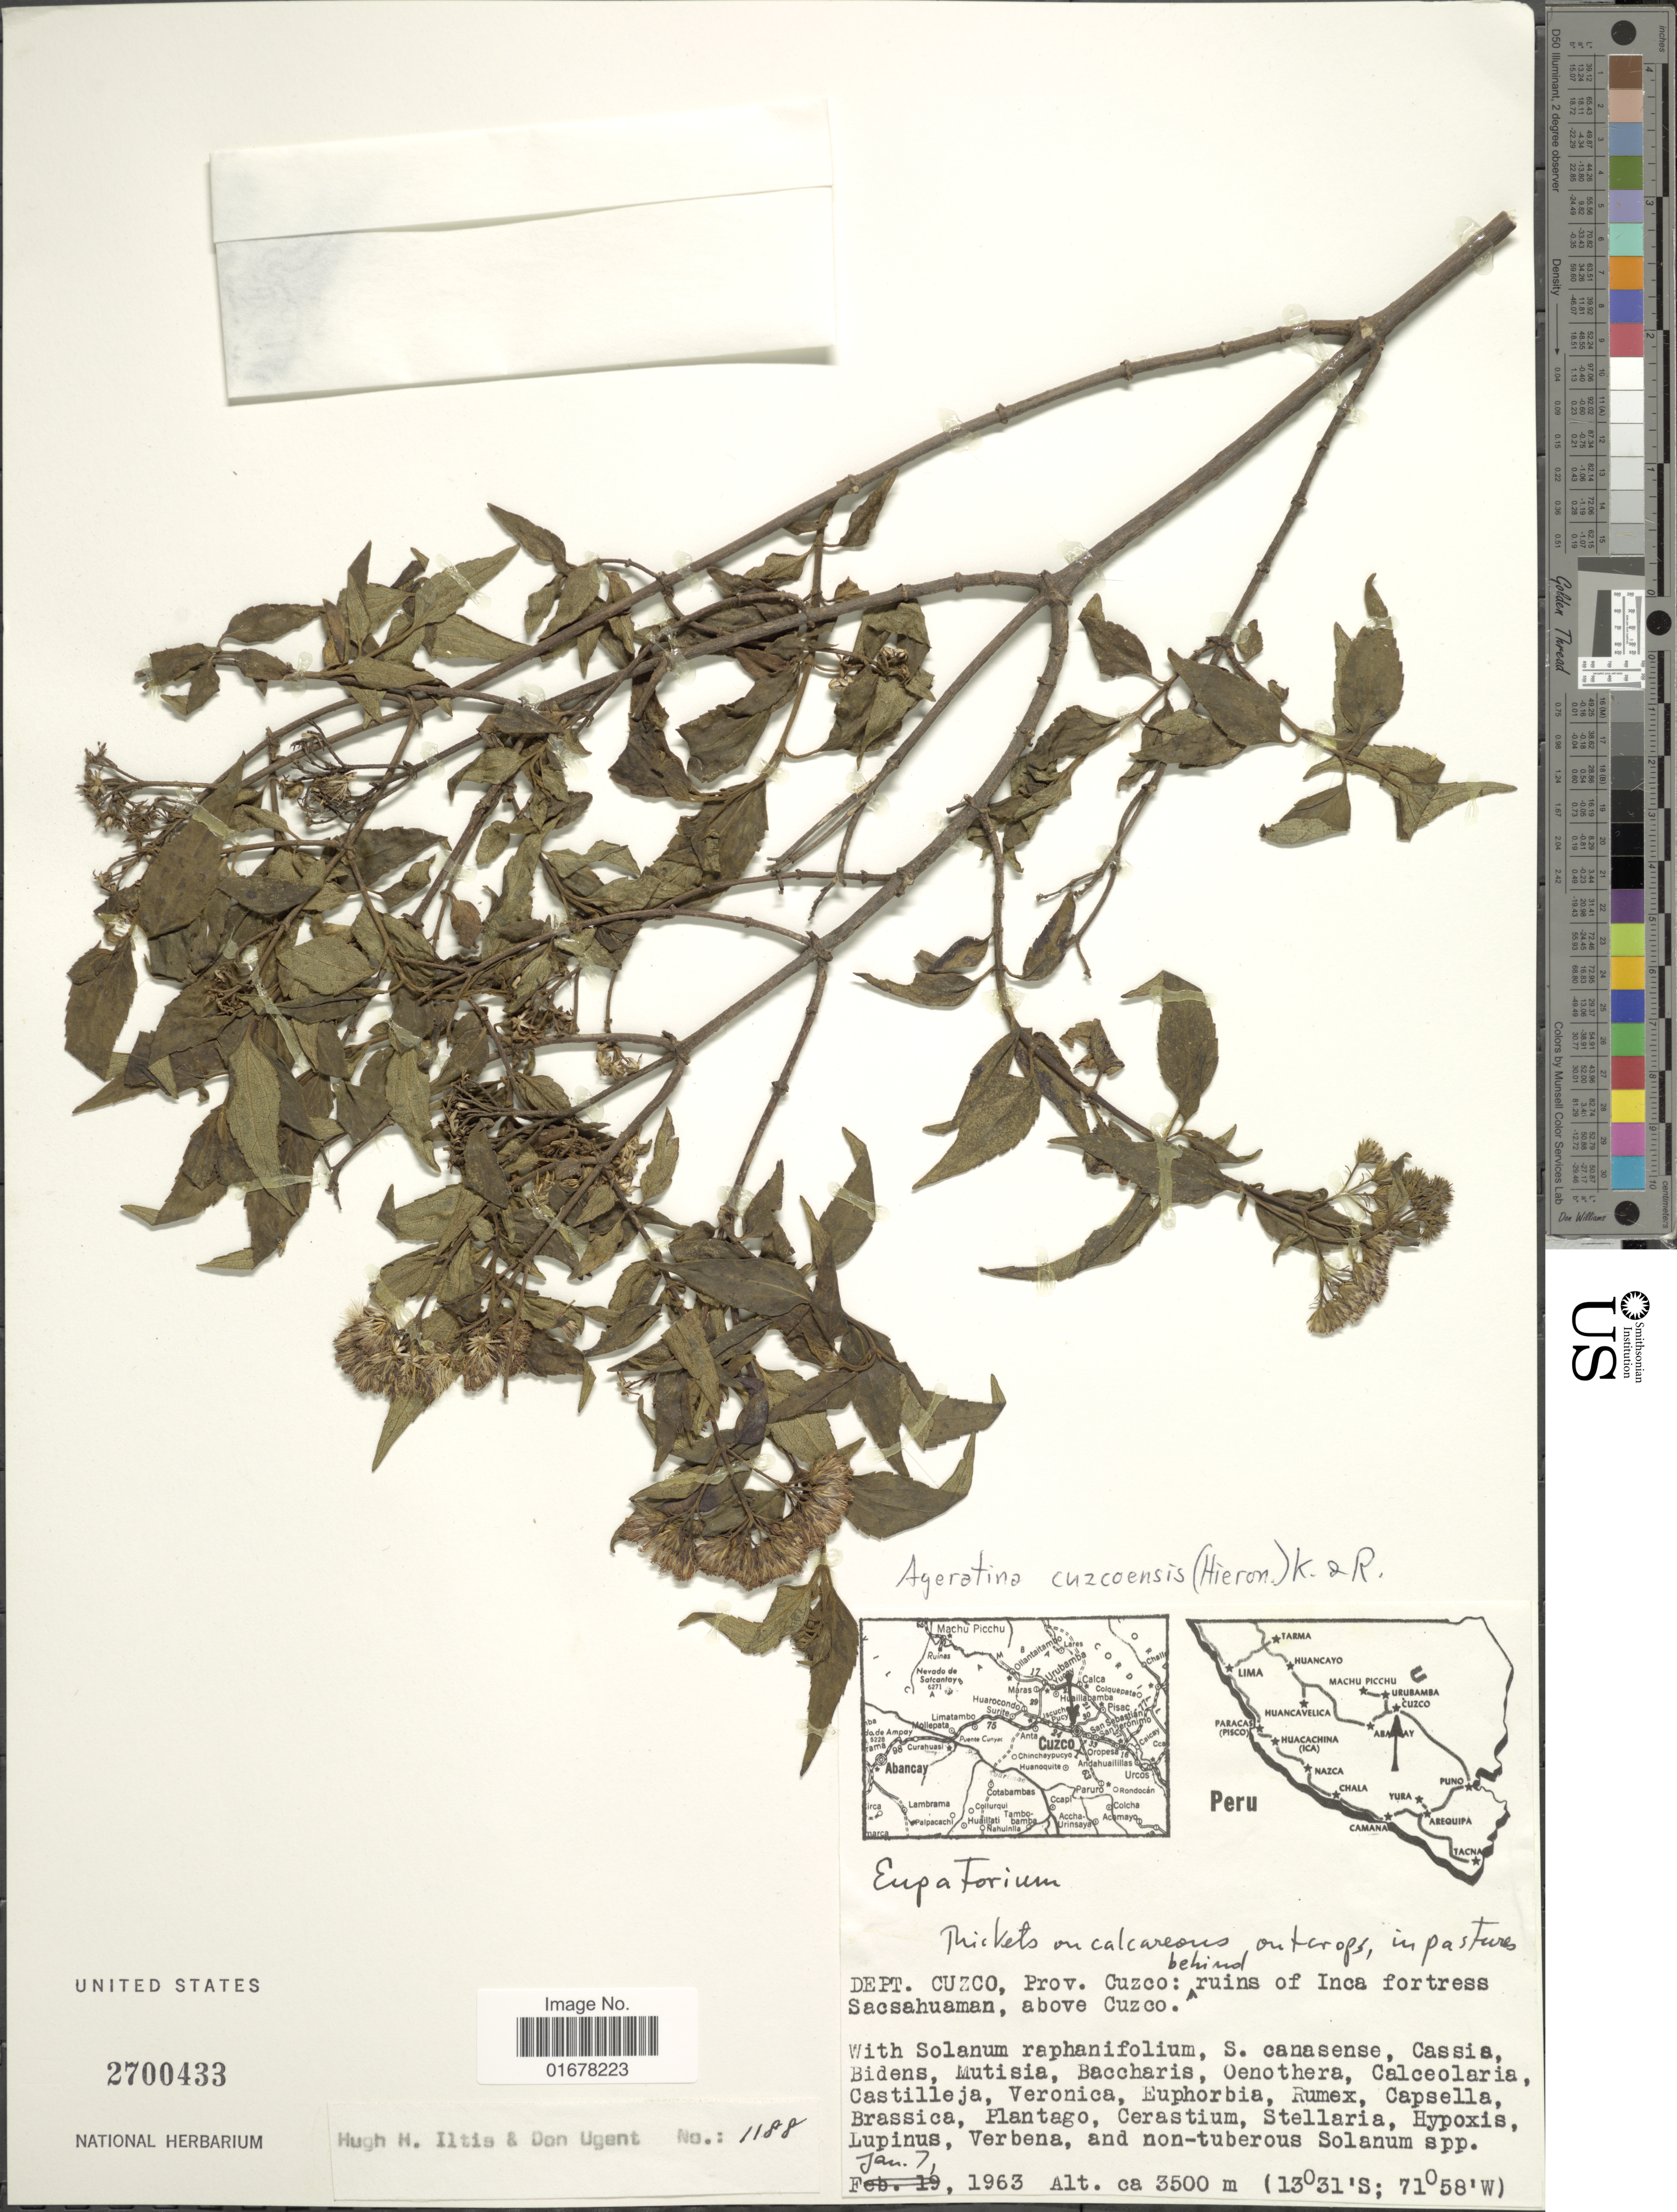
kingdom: Plantae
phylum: Tracheophyta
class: Magnoliopsida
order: Asterales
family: Asteraceae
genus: Ageratina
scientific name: Ageratina cuzcoensis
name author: (Hieron.) R.M. King & H. Rob.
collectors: H. H. Iltis & D. Ugent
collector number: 1188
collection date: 1963-01-07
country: Peru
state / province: Cusco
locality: Dept.Cuzco, Prov.: Cuzcu: ruins of Inca fortress Sacsahuaman, above Cuzco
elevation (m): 3500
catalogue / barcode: US 2700433